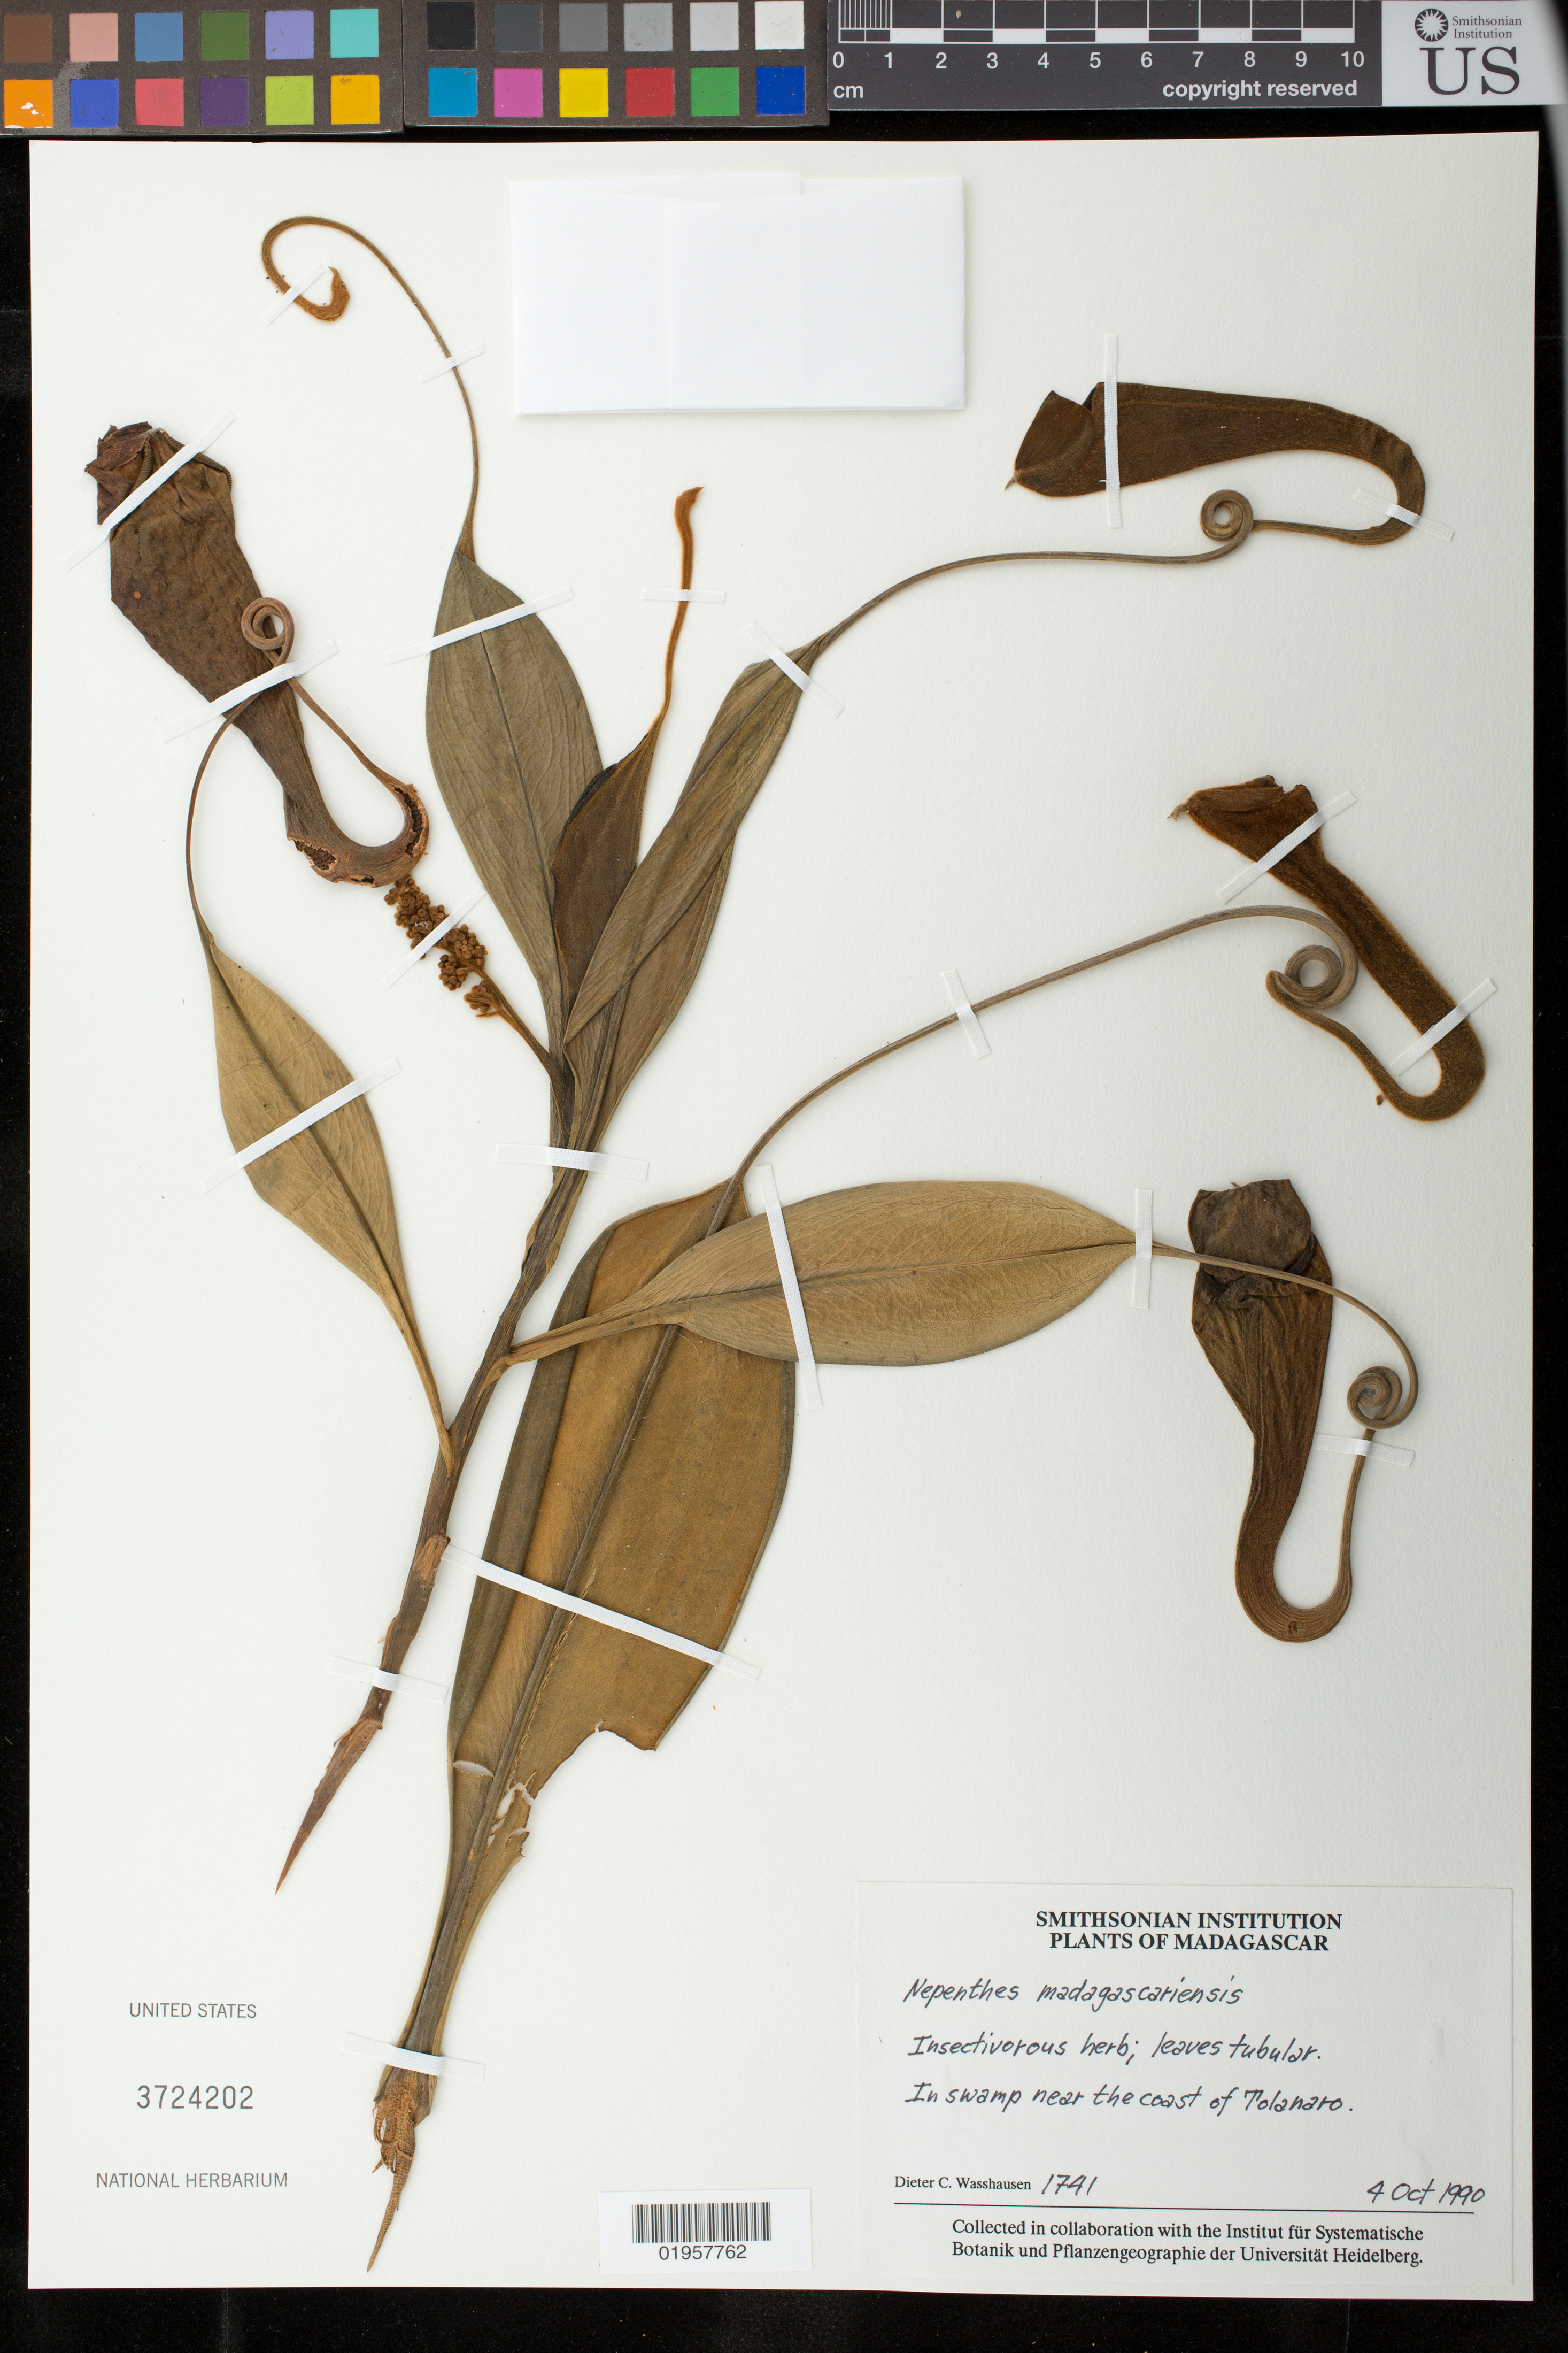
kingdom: Plantae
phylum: Tracheophyta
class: Magnoliopsida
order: Caryophyllales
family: Nepenthaceae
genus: Nepenthes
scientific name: Nepenthes madagascariensis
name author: Poir.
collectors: D. C. Wasshausen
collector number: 1741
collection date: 1990-10-04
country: Madagascar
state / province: Anosy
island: Madagascar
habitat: In swamp near the coast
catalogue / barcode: US 3724202